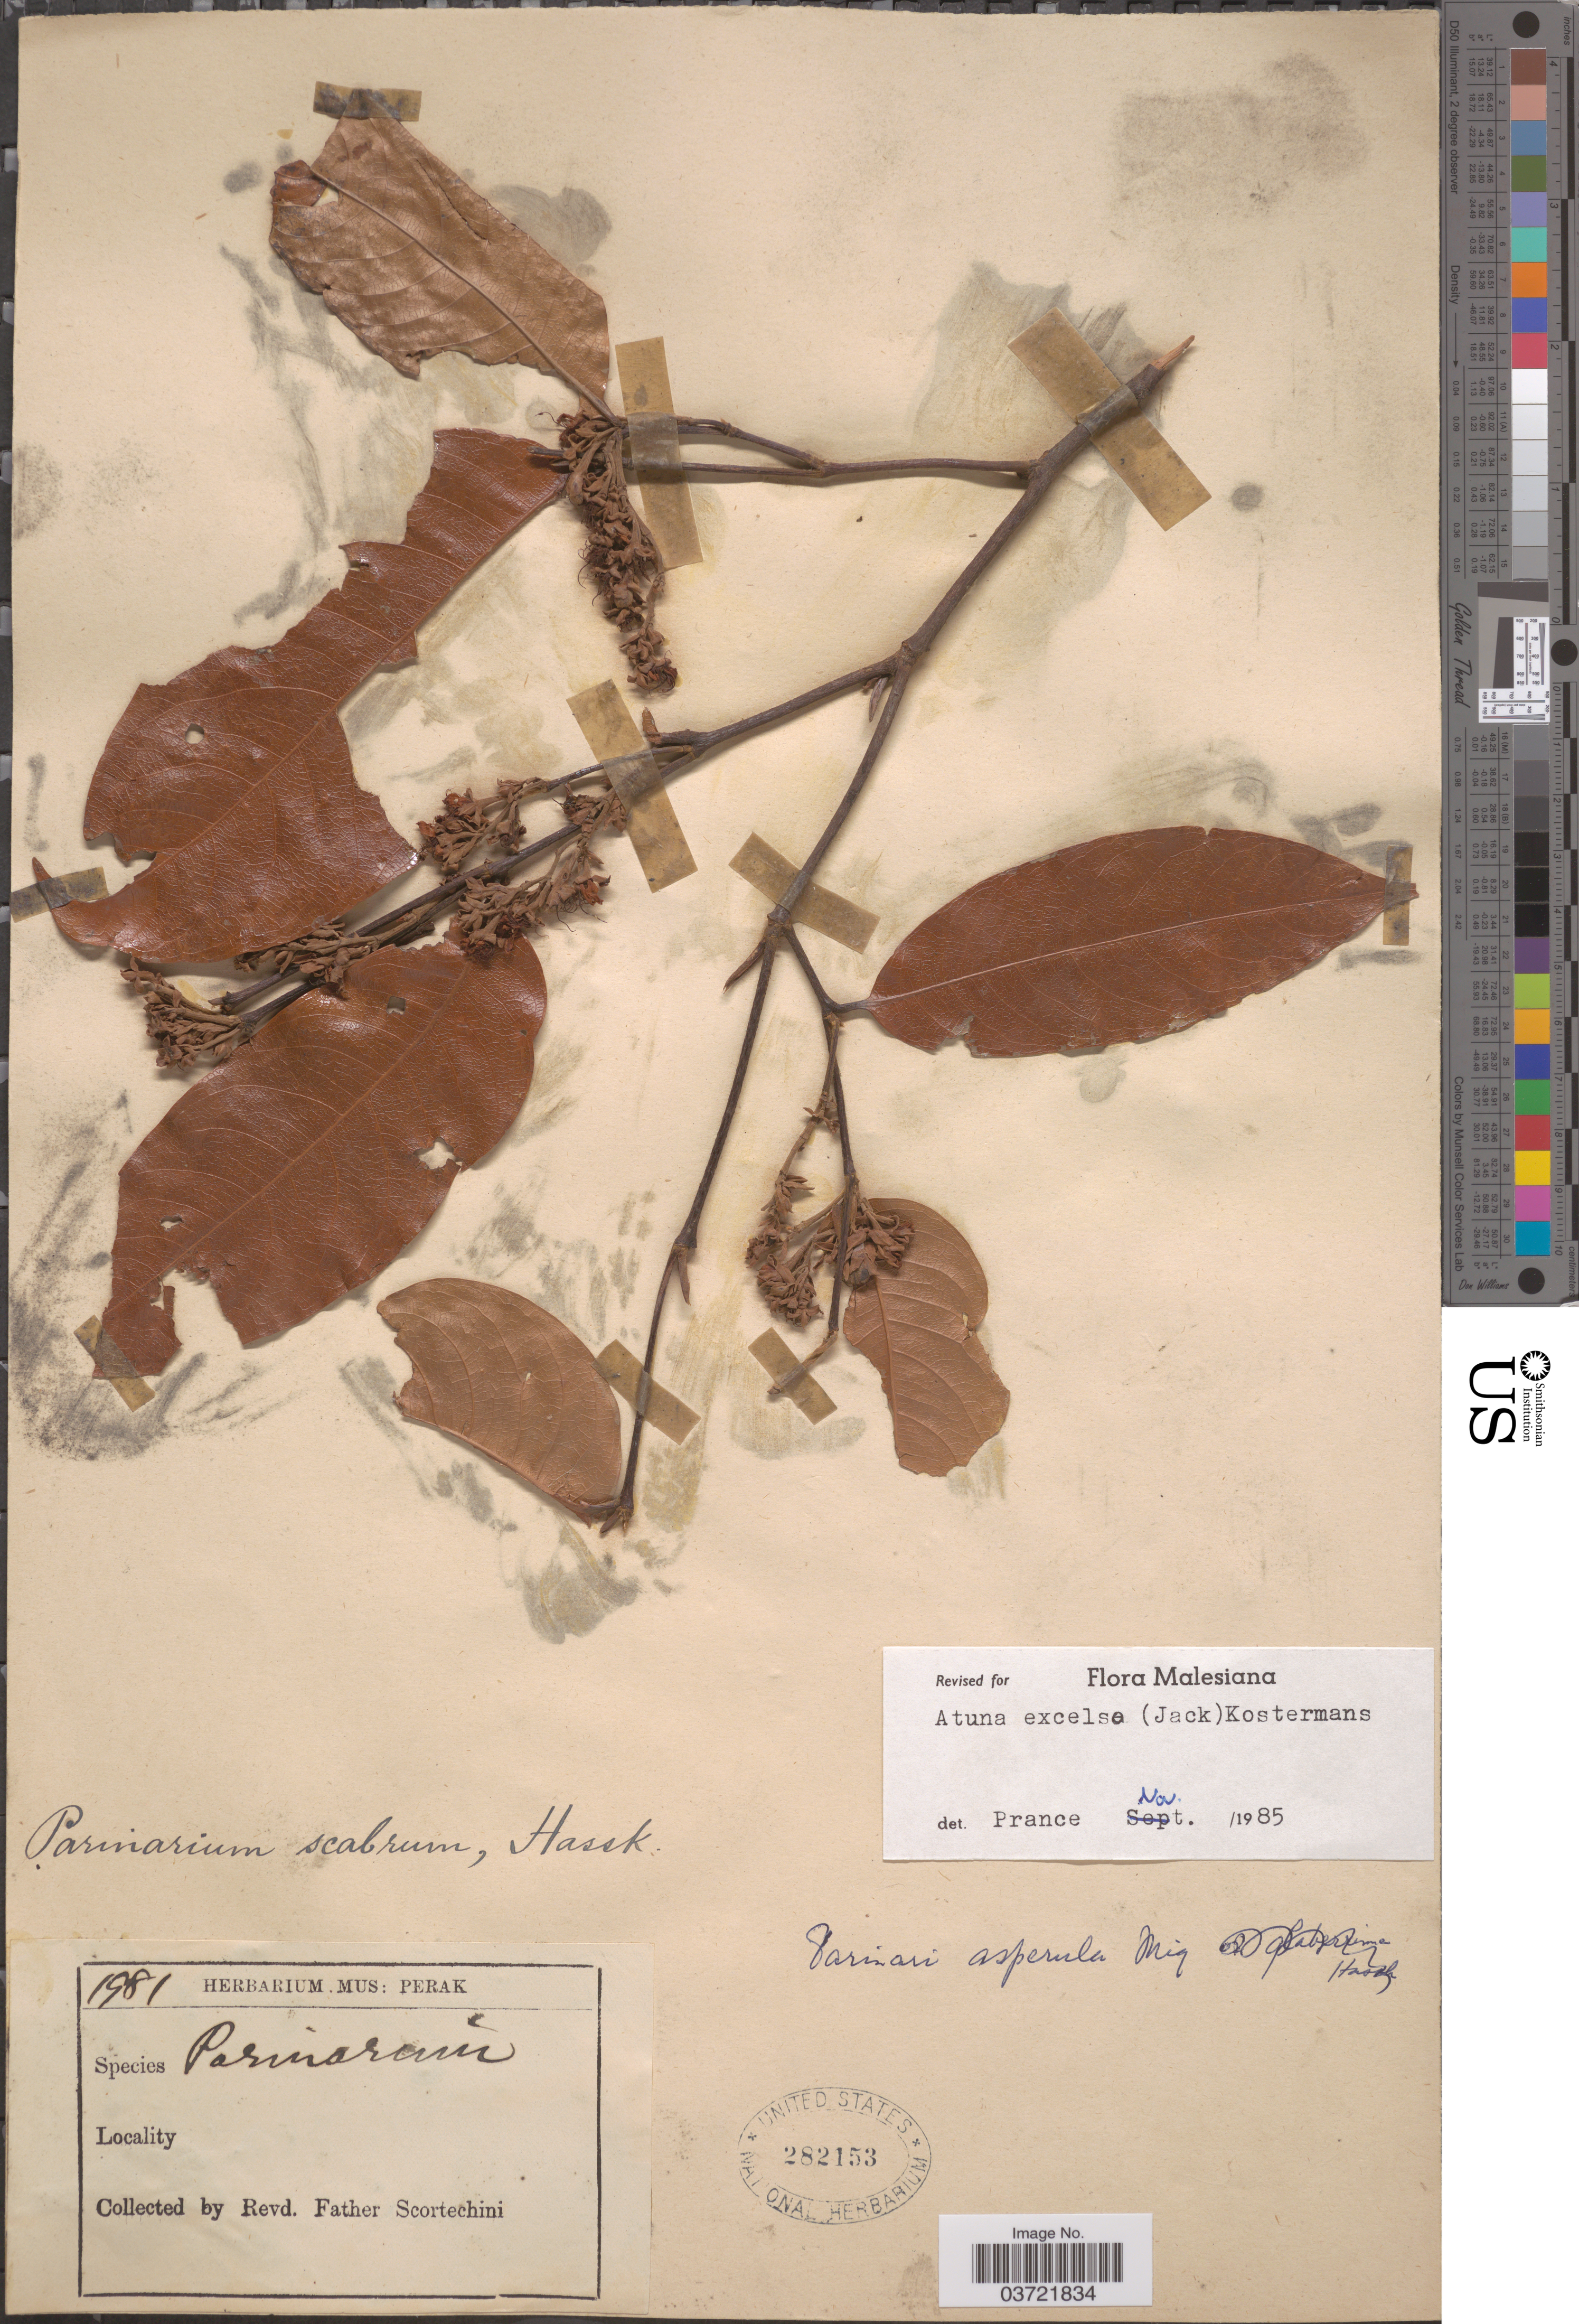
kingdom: Plantae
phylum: Tracheophyta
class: Magnoliopsida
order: Malpighiales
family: Chrysobalanaceae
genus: Atuna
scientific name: Atuna excelsa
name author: (Jack) Kosterm.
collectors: Fr. Scortechini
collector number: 1981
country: Malaysia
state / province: Perak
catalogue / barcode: US 282153